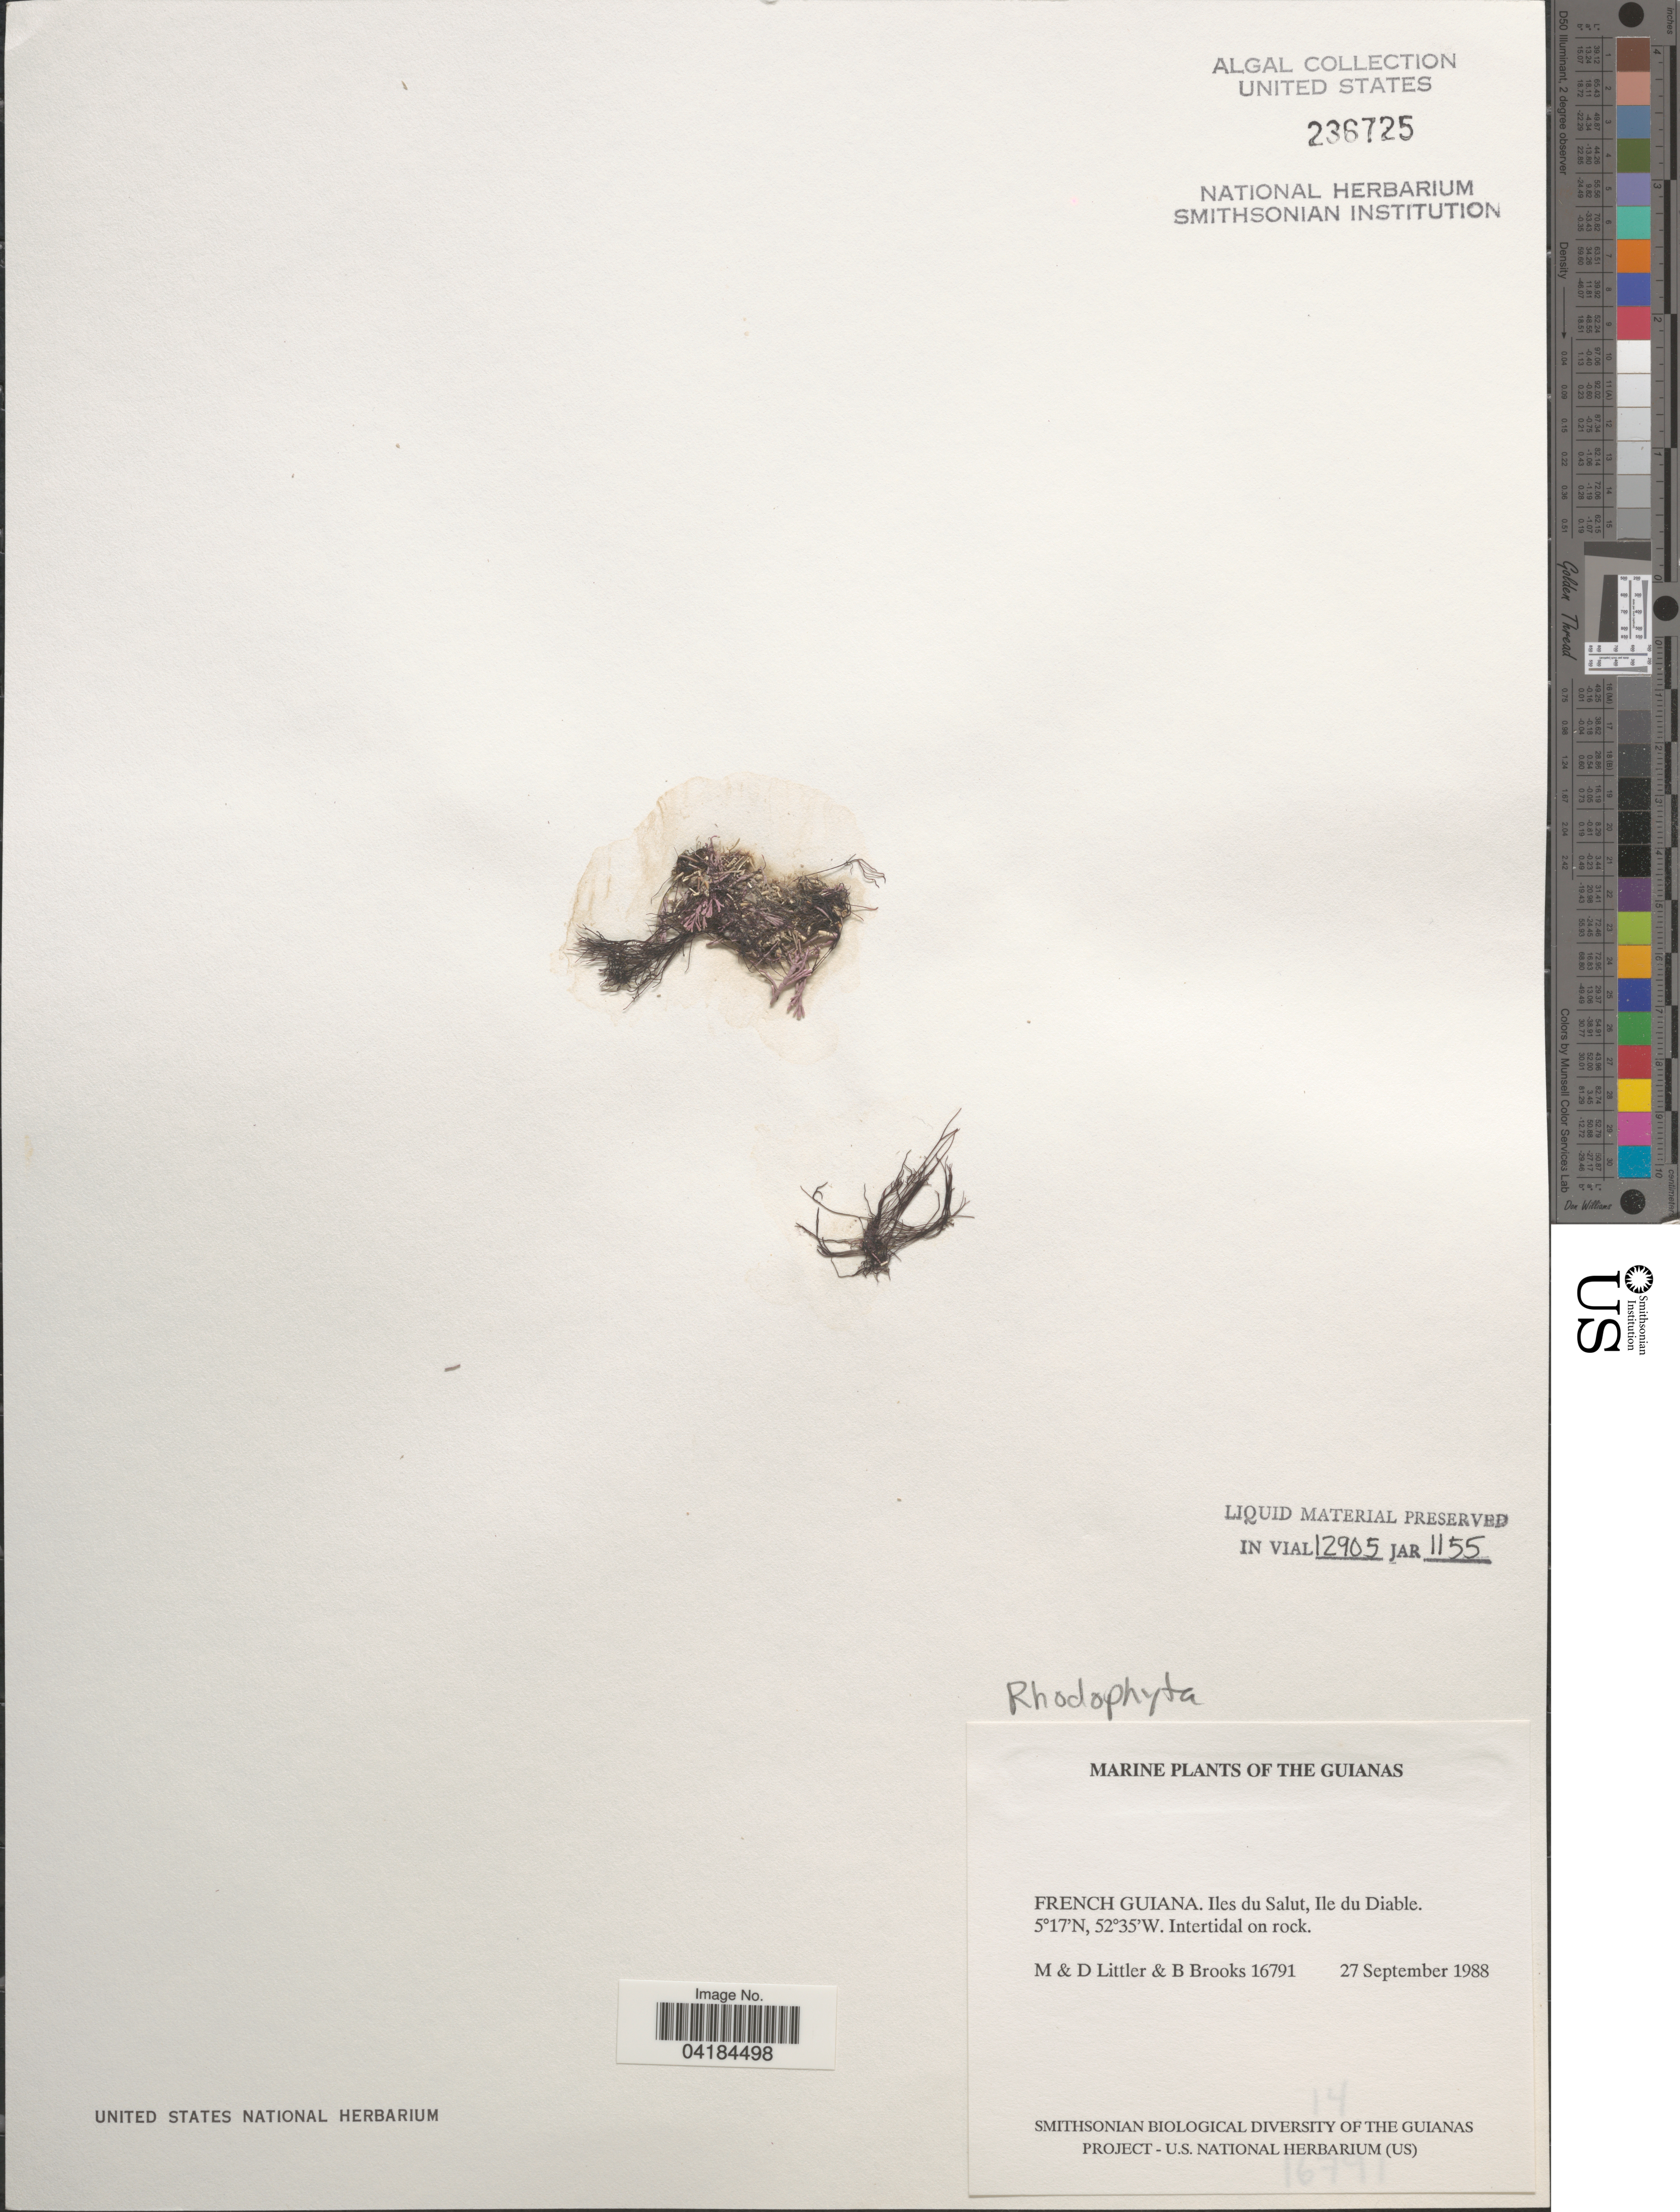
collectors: M. Littler, D. S. Littler & B. Brooks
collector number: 16791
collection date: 1988-09-27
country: French Guiana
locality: The Guianas. Iles du Salut, Ile du Diable.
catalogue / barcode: US 236725